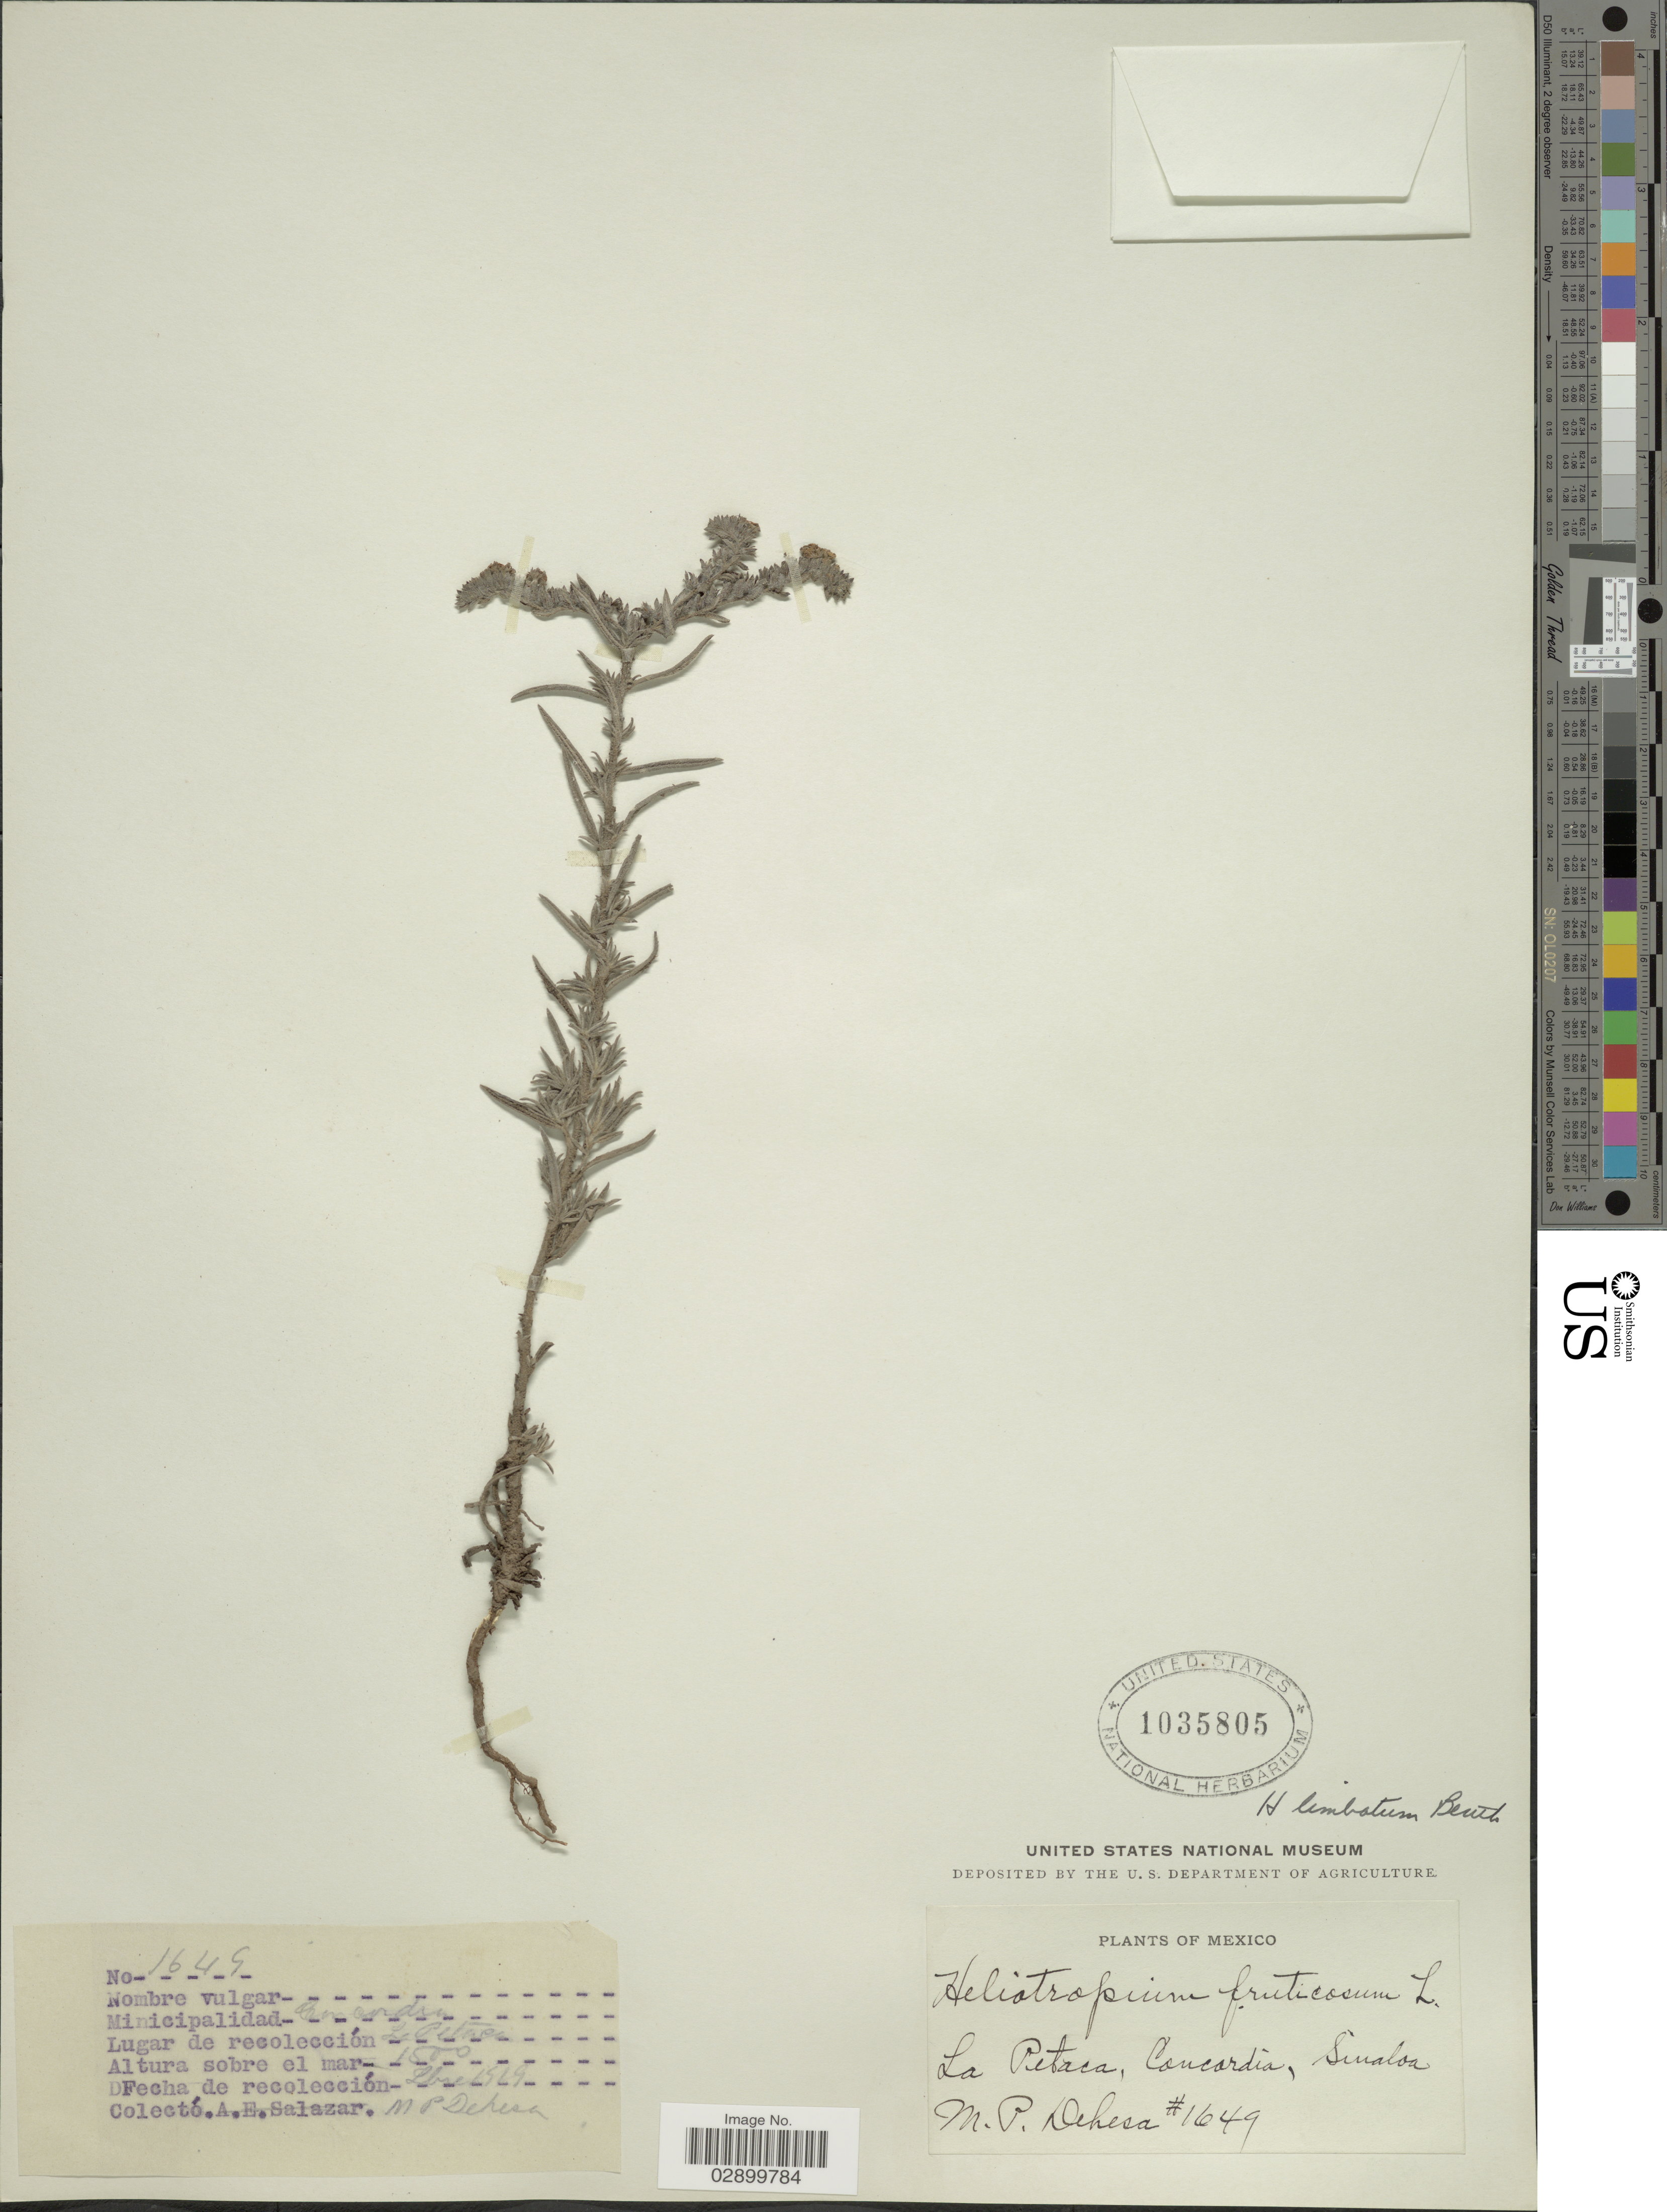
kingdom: Plantae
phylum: Tracheophyta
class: Magnoliopsida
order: Boraginales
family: Heliotropiaceae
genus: Heliotropium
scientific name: Heliotropium limbatum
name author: Benth.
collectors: M. Dehesa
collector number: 1649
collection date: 1919-11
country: Mexico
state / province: Sinaloa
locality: La Petaca, Concordia.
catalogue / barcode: US 1035805